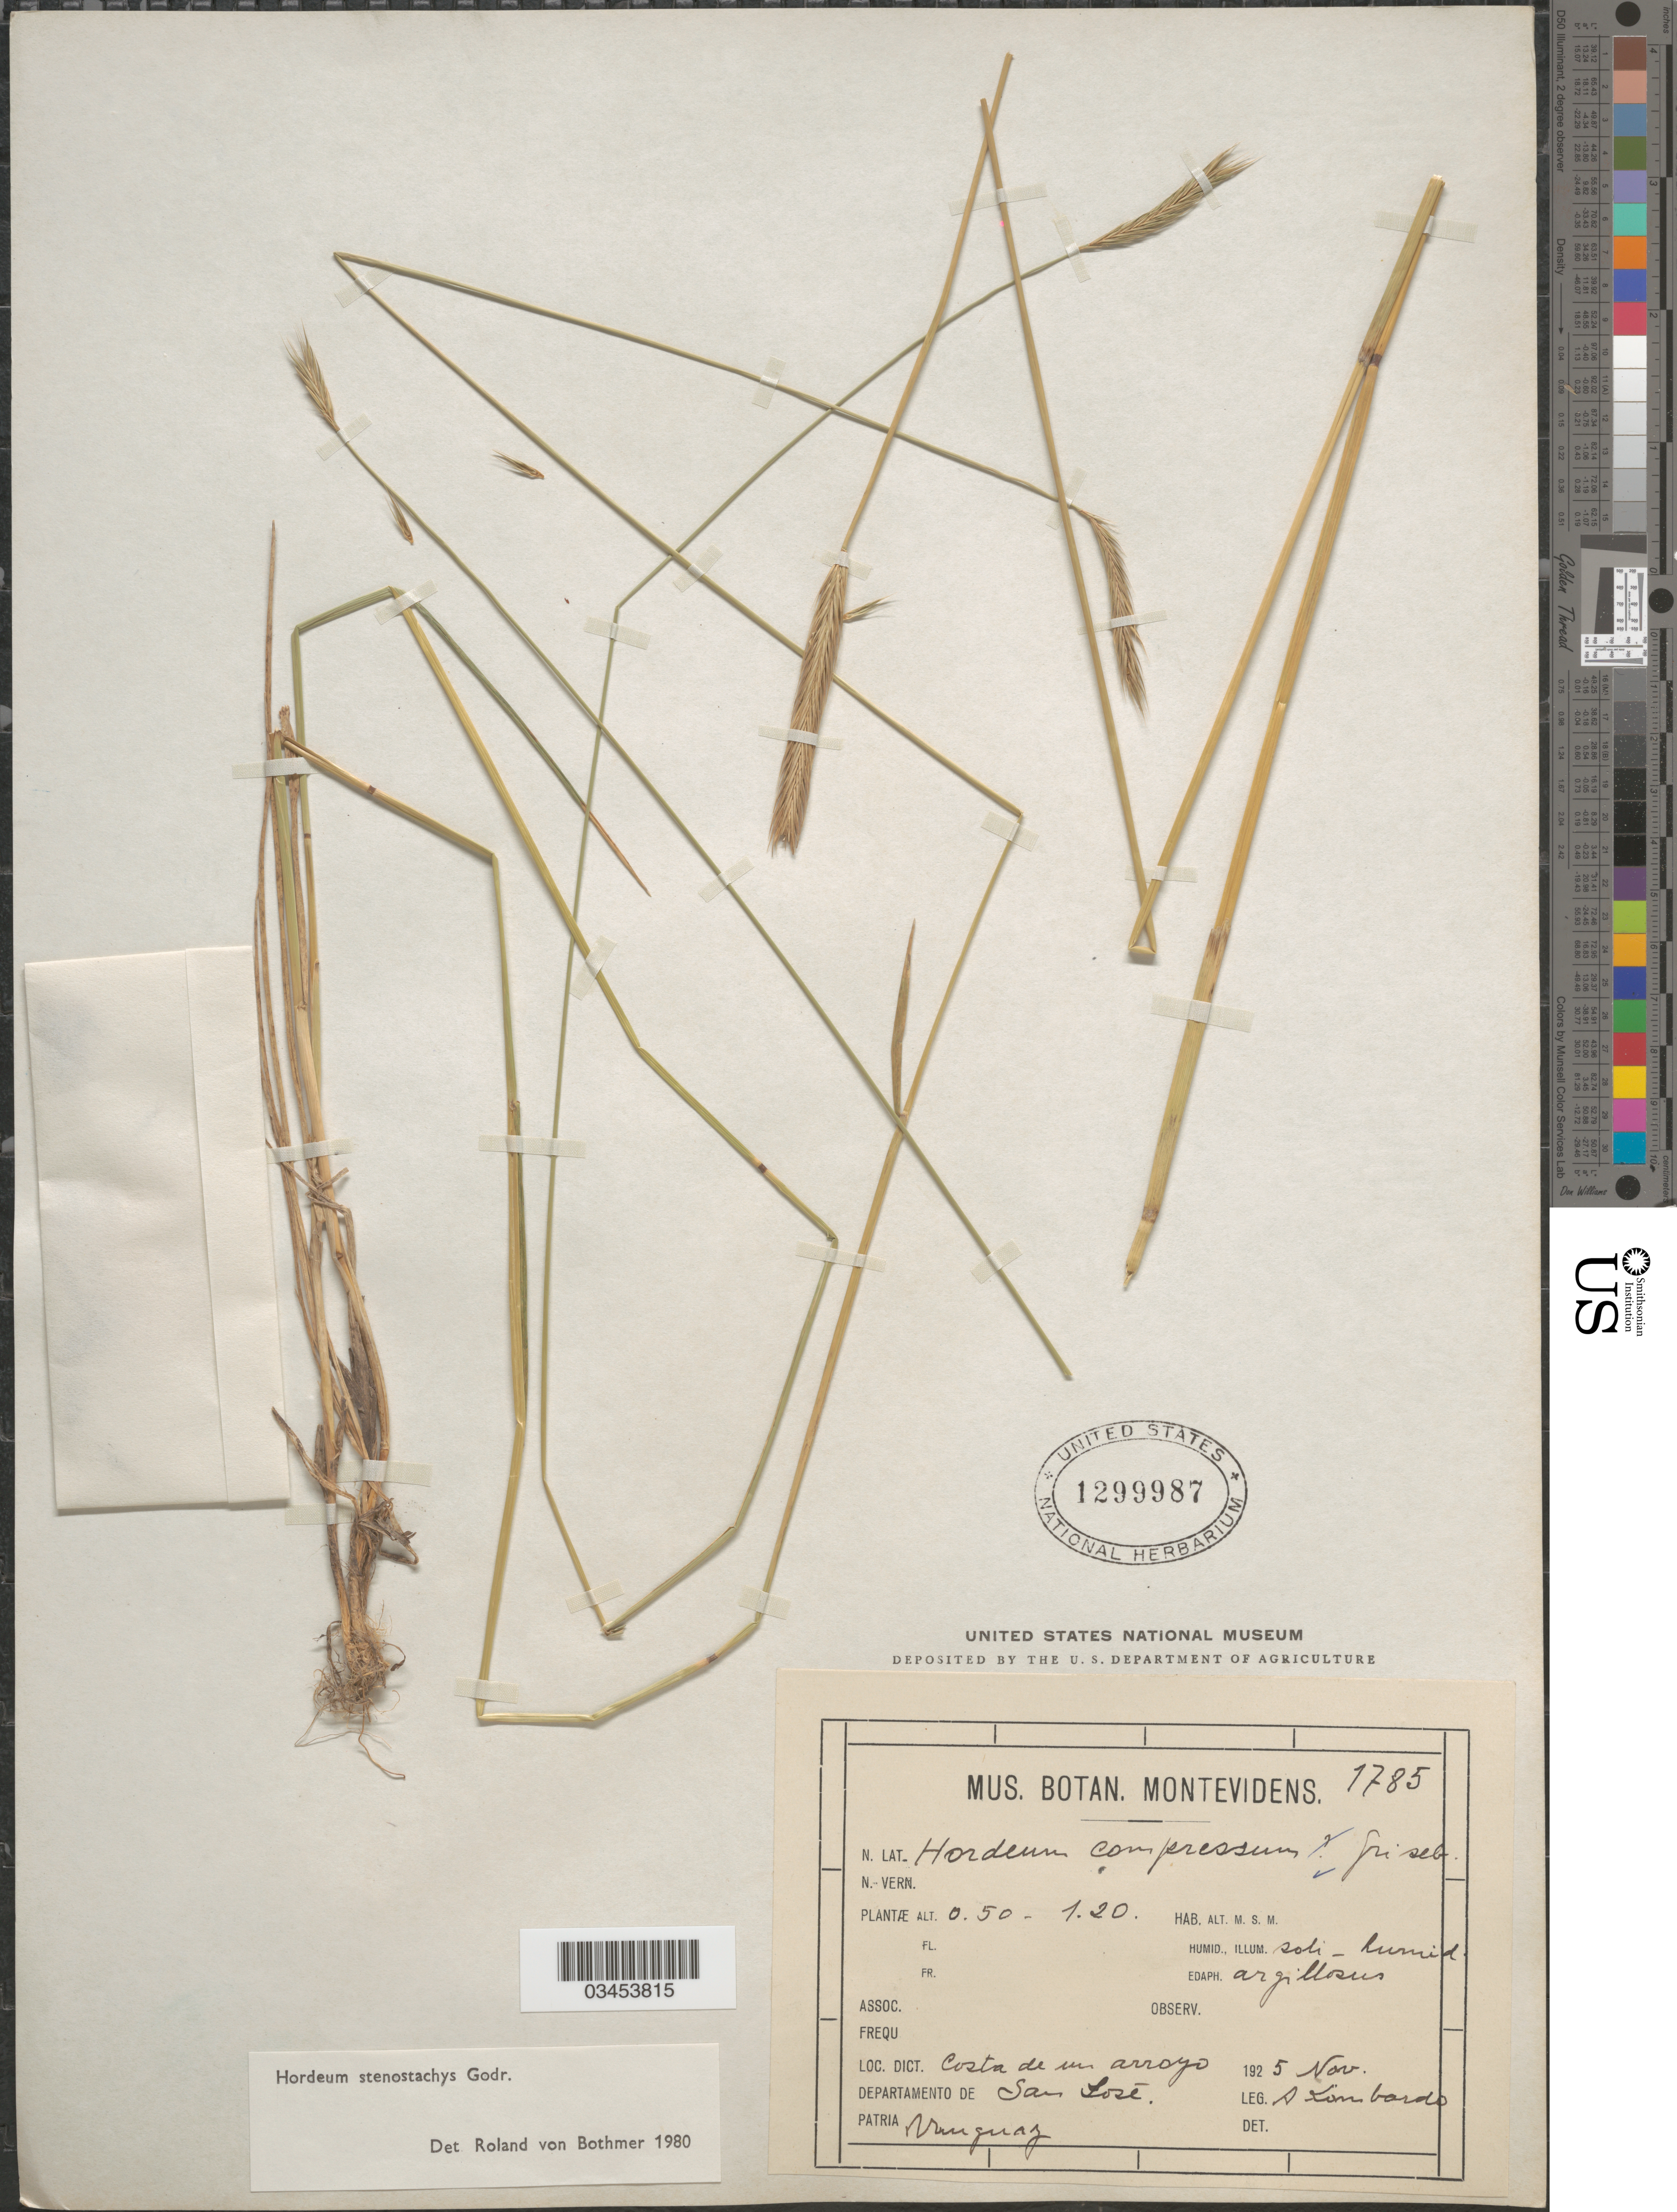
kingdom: Plantae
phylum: Tracheophyta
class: Liliopsida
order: Poales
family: Poaceae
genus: Hordeum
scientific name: Hordeum stenostachys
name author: Godr.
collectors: A. Lombardo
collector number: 1785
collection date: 1925-11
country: Uruguay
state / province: Montevideo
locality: Costa de un arroyo. Departamento de San José.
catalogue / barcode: US 1299987